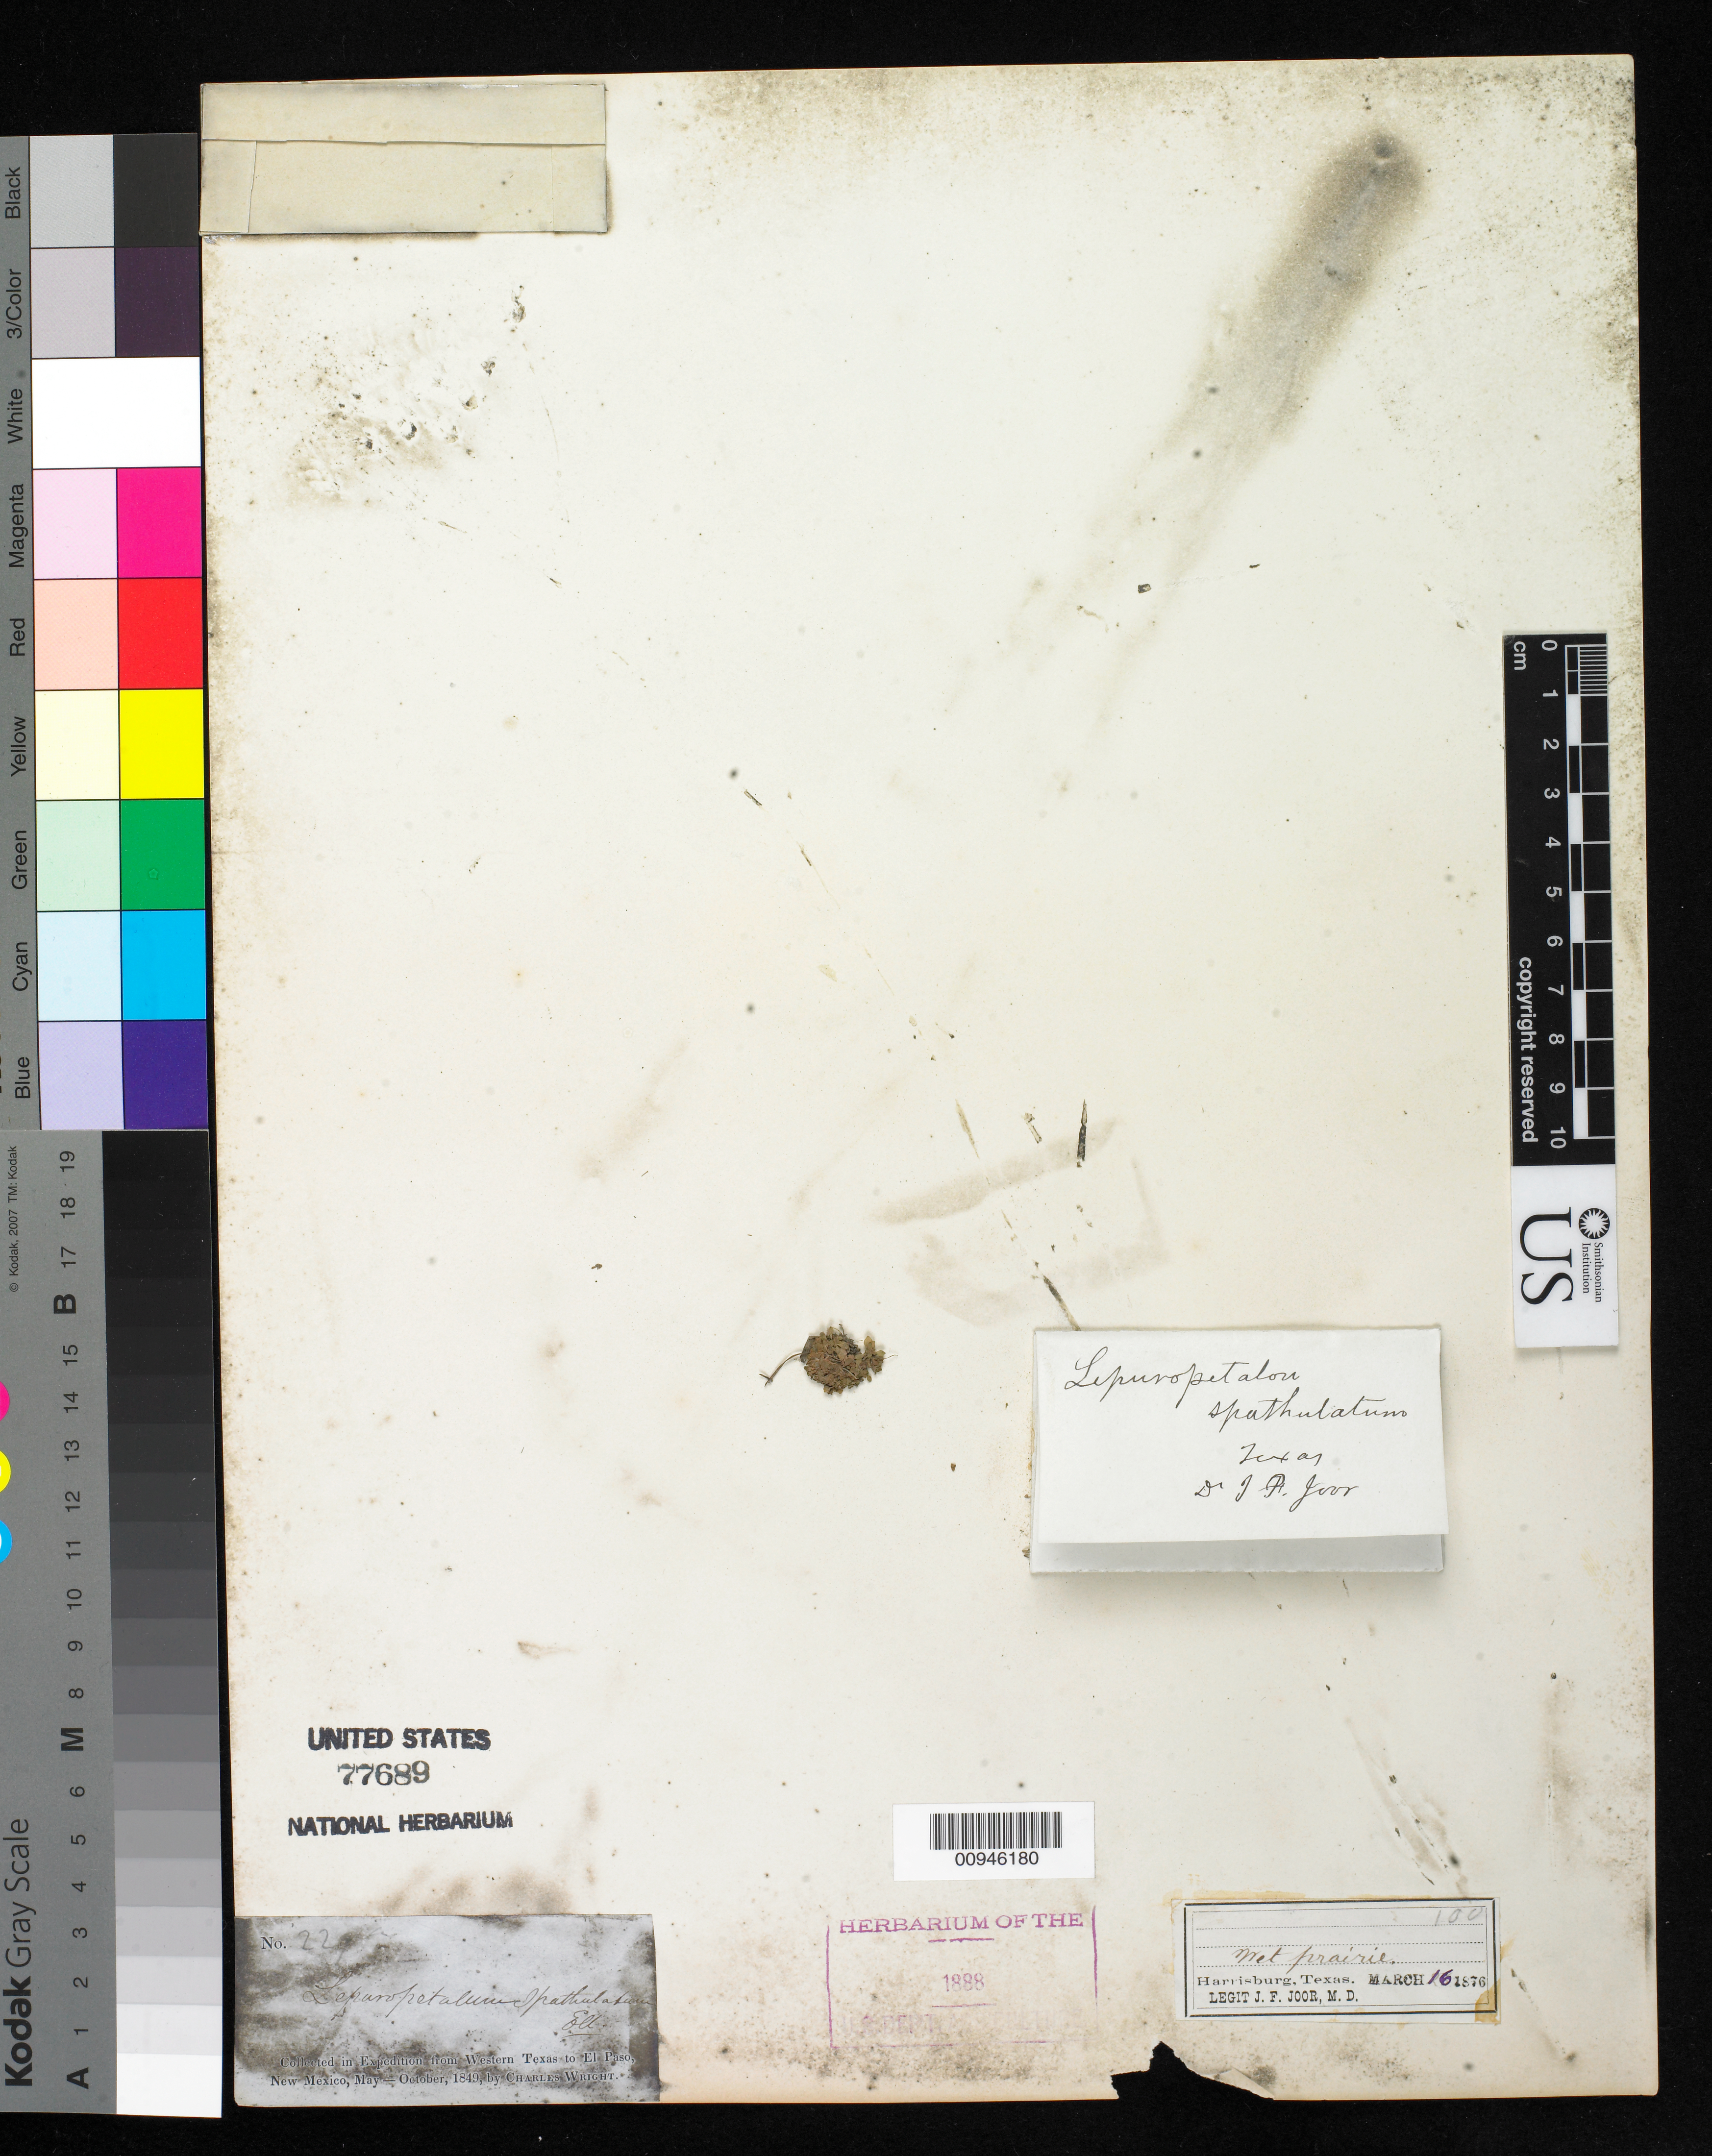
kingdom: Plantae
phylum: Tracheophyta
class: Magnoliopsida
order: Celastrales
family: Parnassiaceae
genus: Lepuropetalon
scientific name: Lepuropetalon spathulatum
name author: Elliott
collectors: C. Wright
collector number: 22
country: United States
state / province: New Mexico / Texas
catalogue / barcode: US 77689